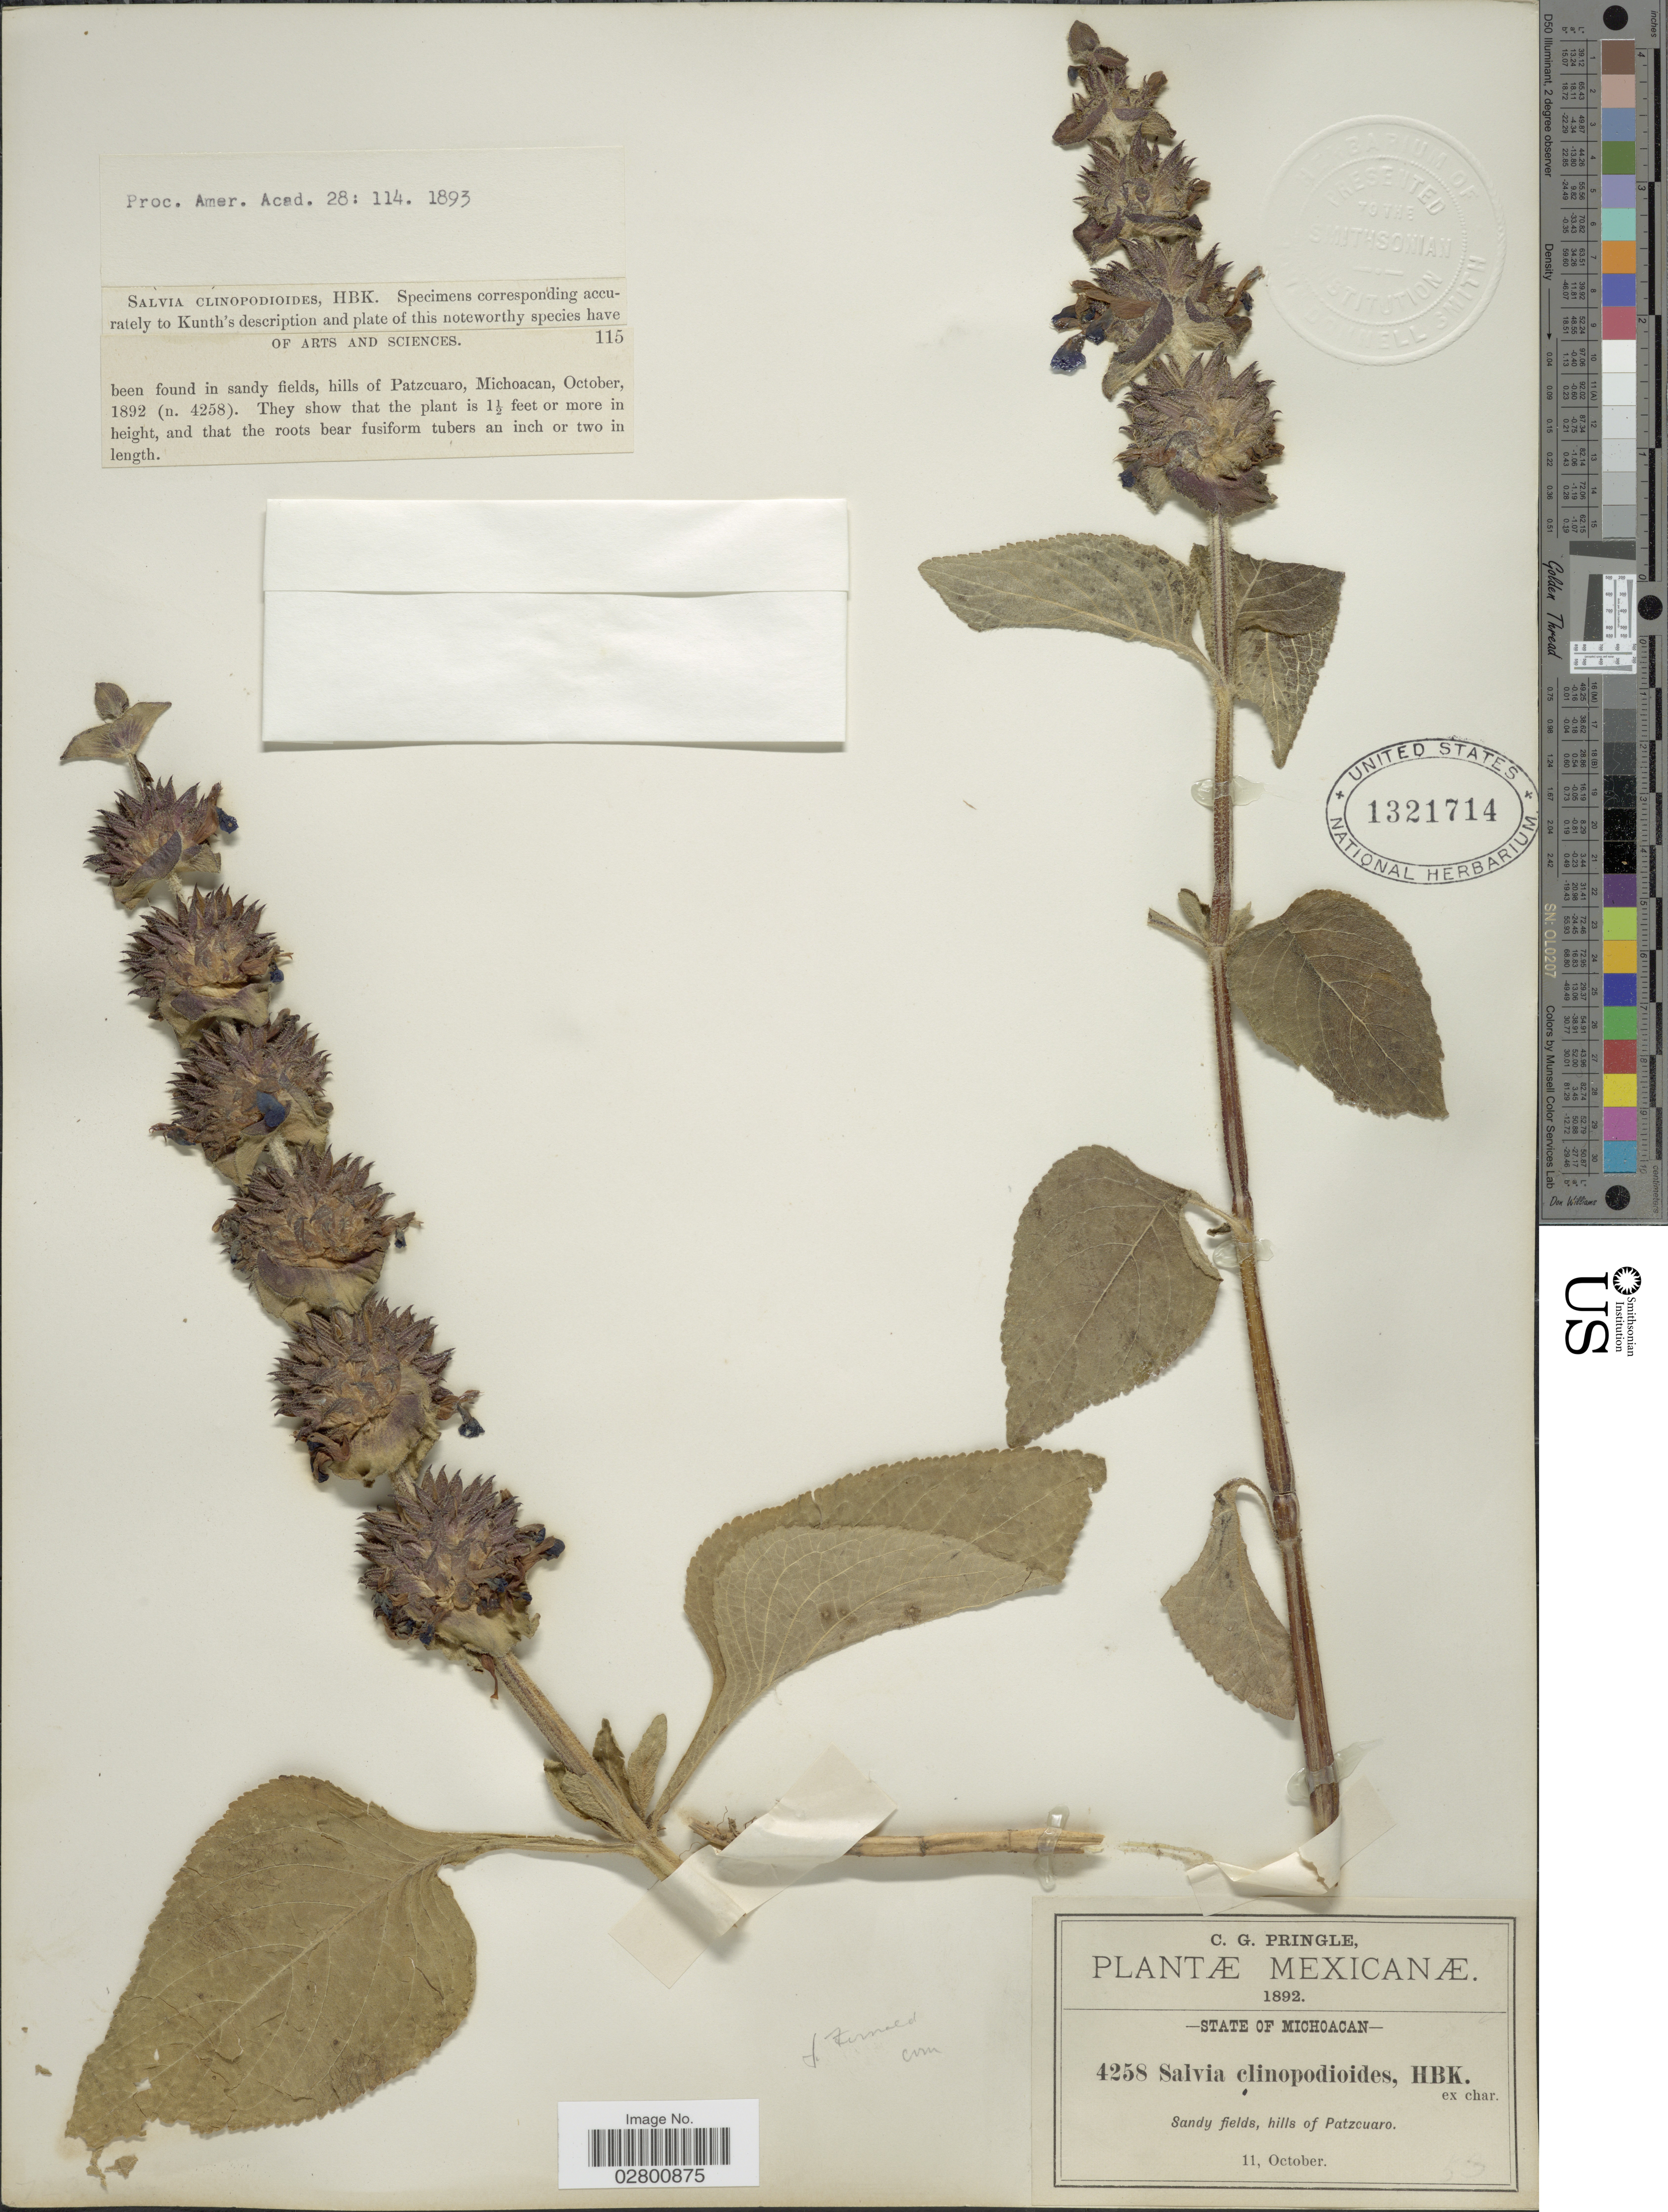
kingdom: Plantae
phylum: Tracheophyta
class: Magnoliopsida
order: Lamiales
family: Lamiaceae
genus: Salvia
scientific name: Salvia clinopodioides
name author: Kunth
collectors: C. G. Pringle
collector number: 4258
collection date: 1892-10-11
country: Mexico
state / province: Michoacán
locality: Sandy fields, hills of Patzcuaro.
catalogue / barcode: US 1321714